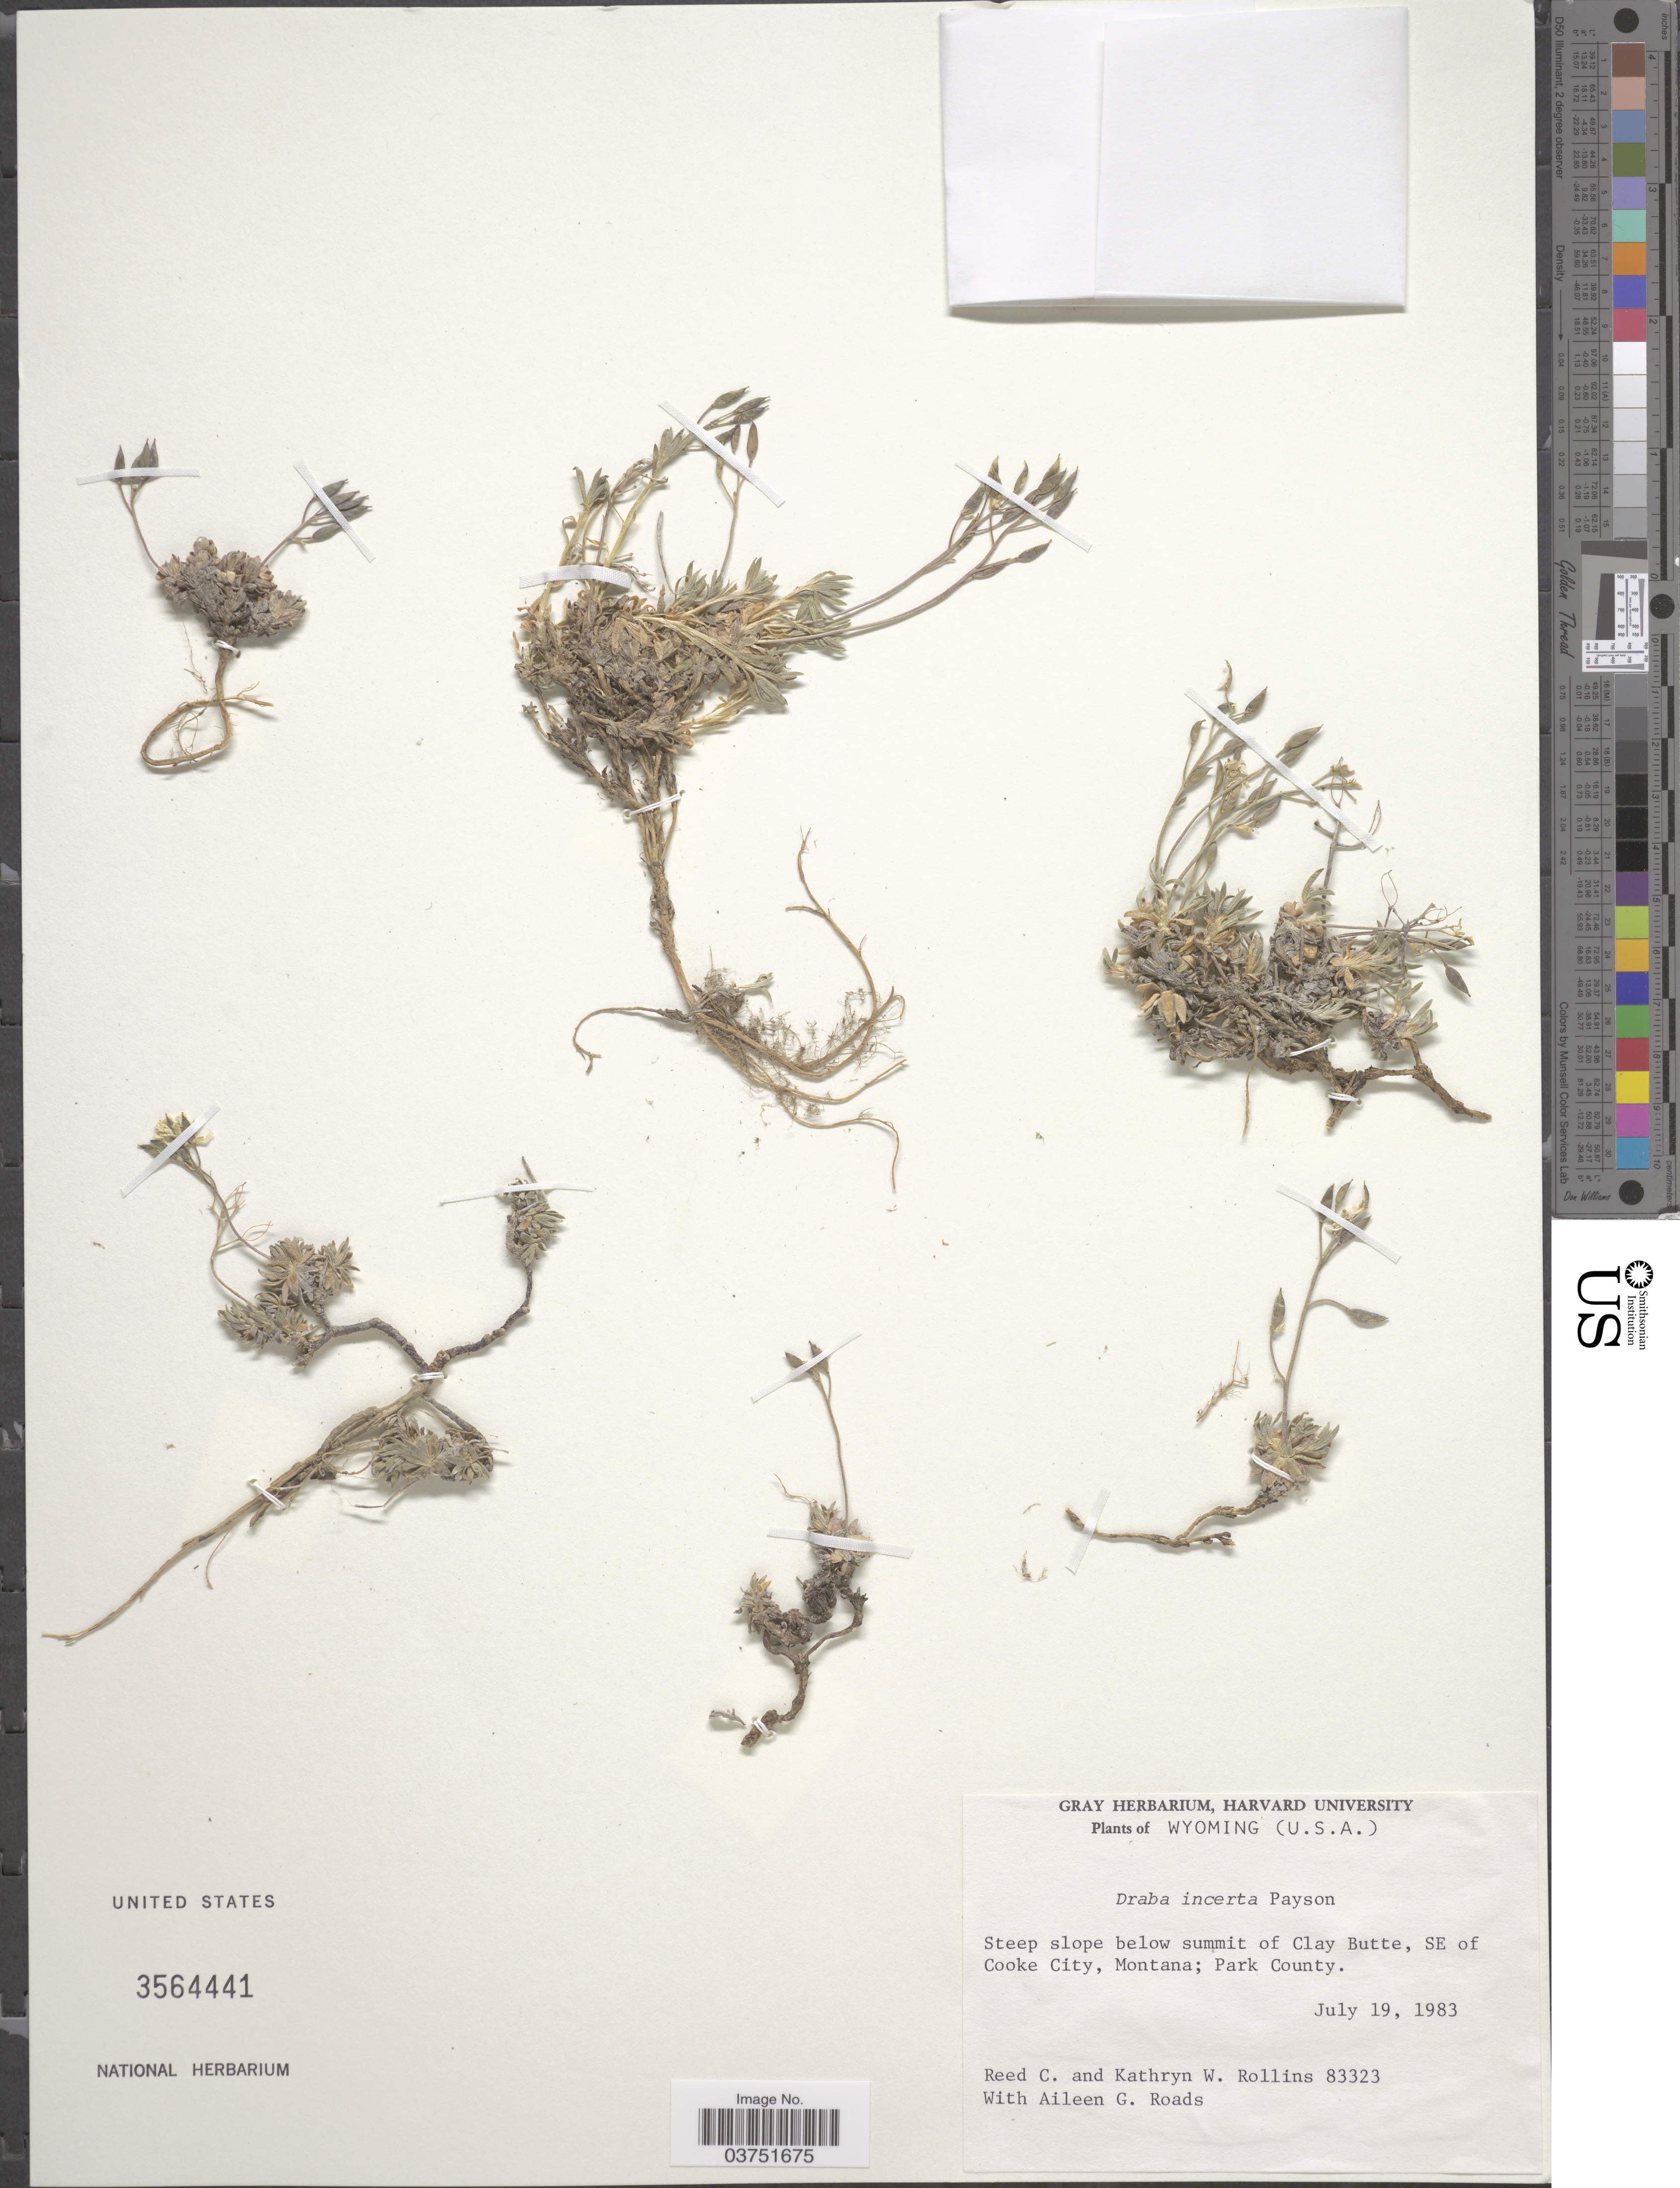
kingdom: Plantae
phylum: Tracheophyta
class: Magnoliopsida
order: Brassicales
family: Brassicaceae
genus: Draba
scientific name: Draba incerta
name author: Payson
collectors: R. C. Rollins, K. W. Rollins & A. Roads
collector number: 83323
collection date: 1983-07-19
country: United States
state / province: Wyoming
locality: Steep slope below summit of Clay Butte, SE of Cooke City, Montana; Park County.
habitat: steep slope below summit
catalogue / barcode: US 3564441